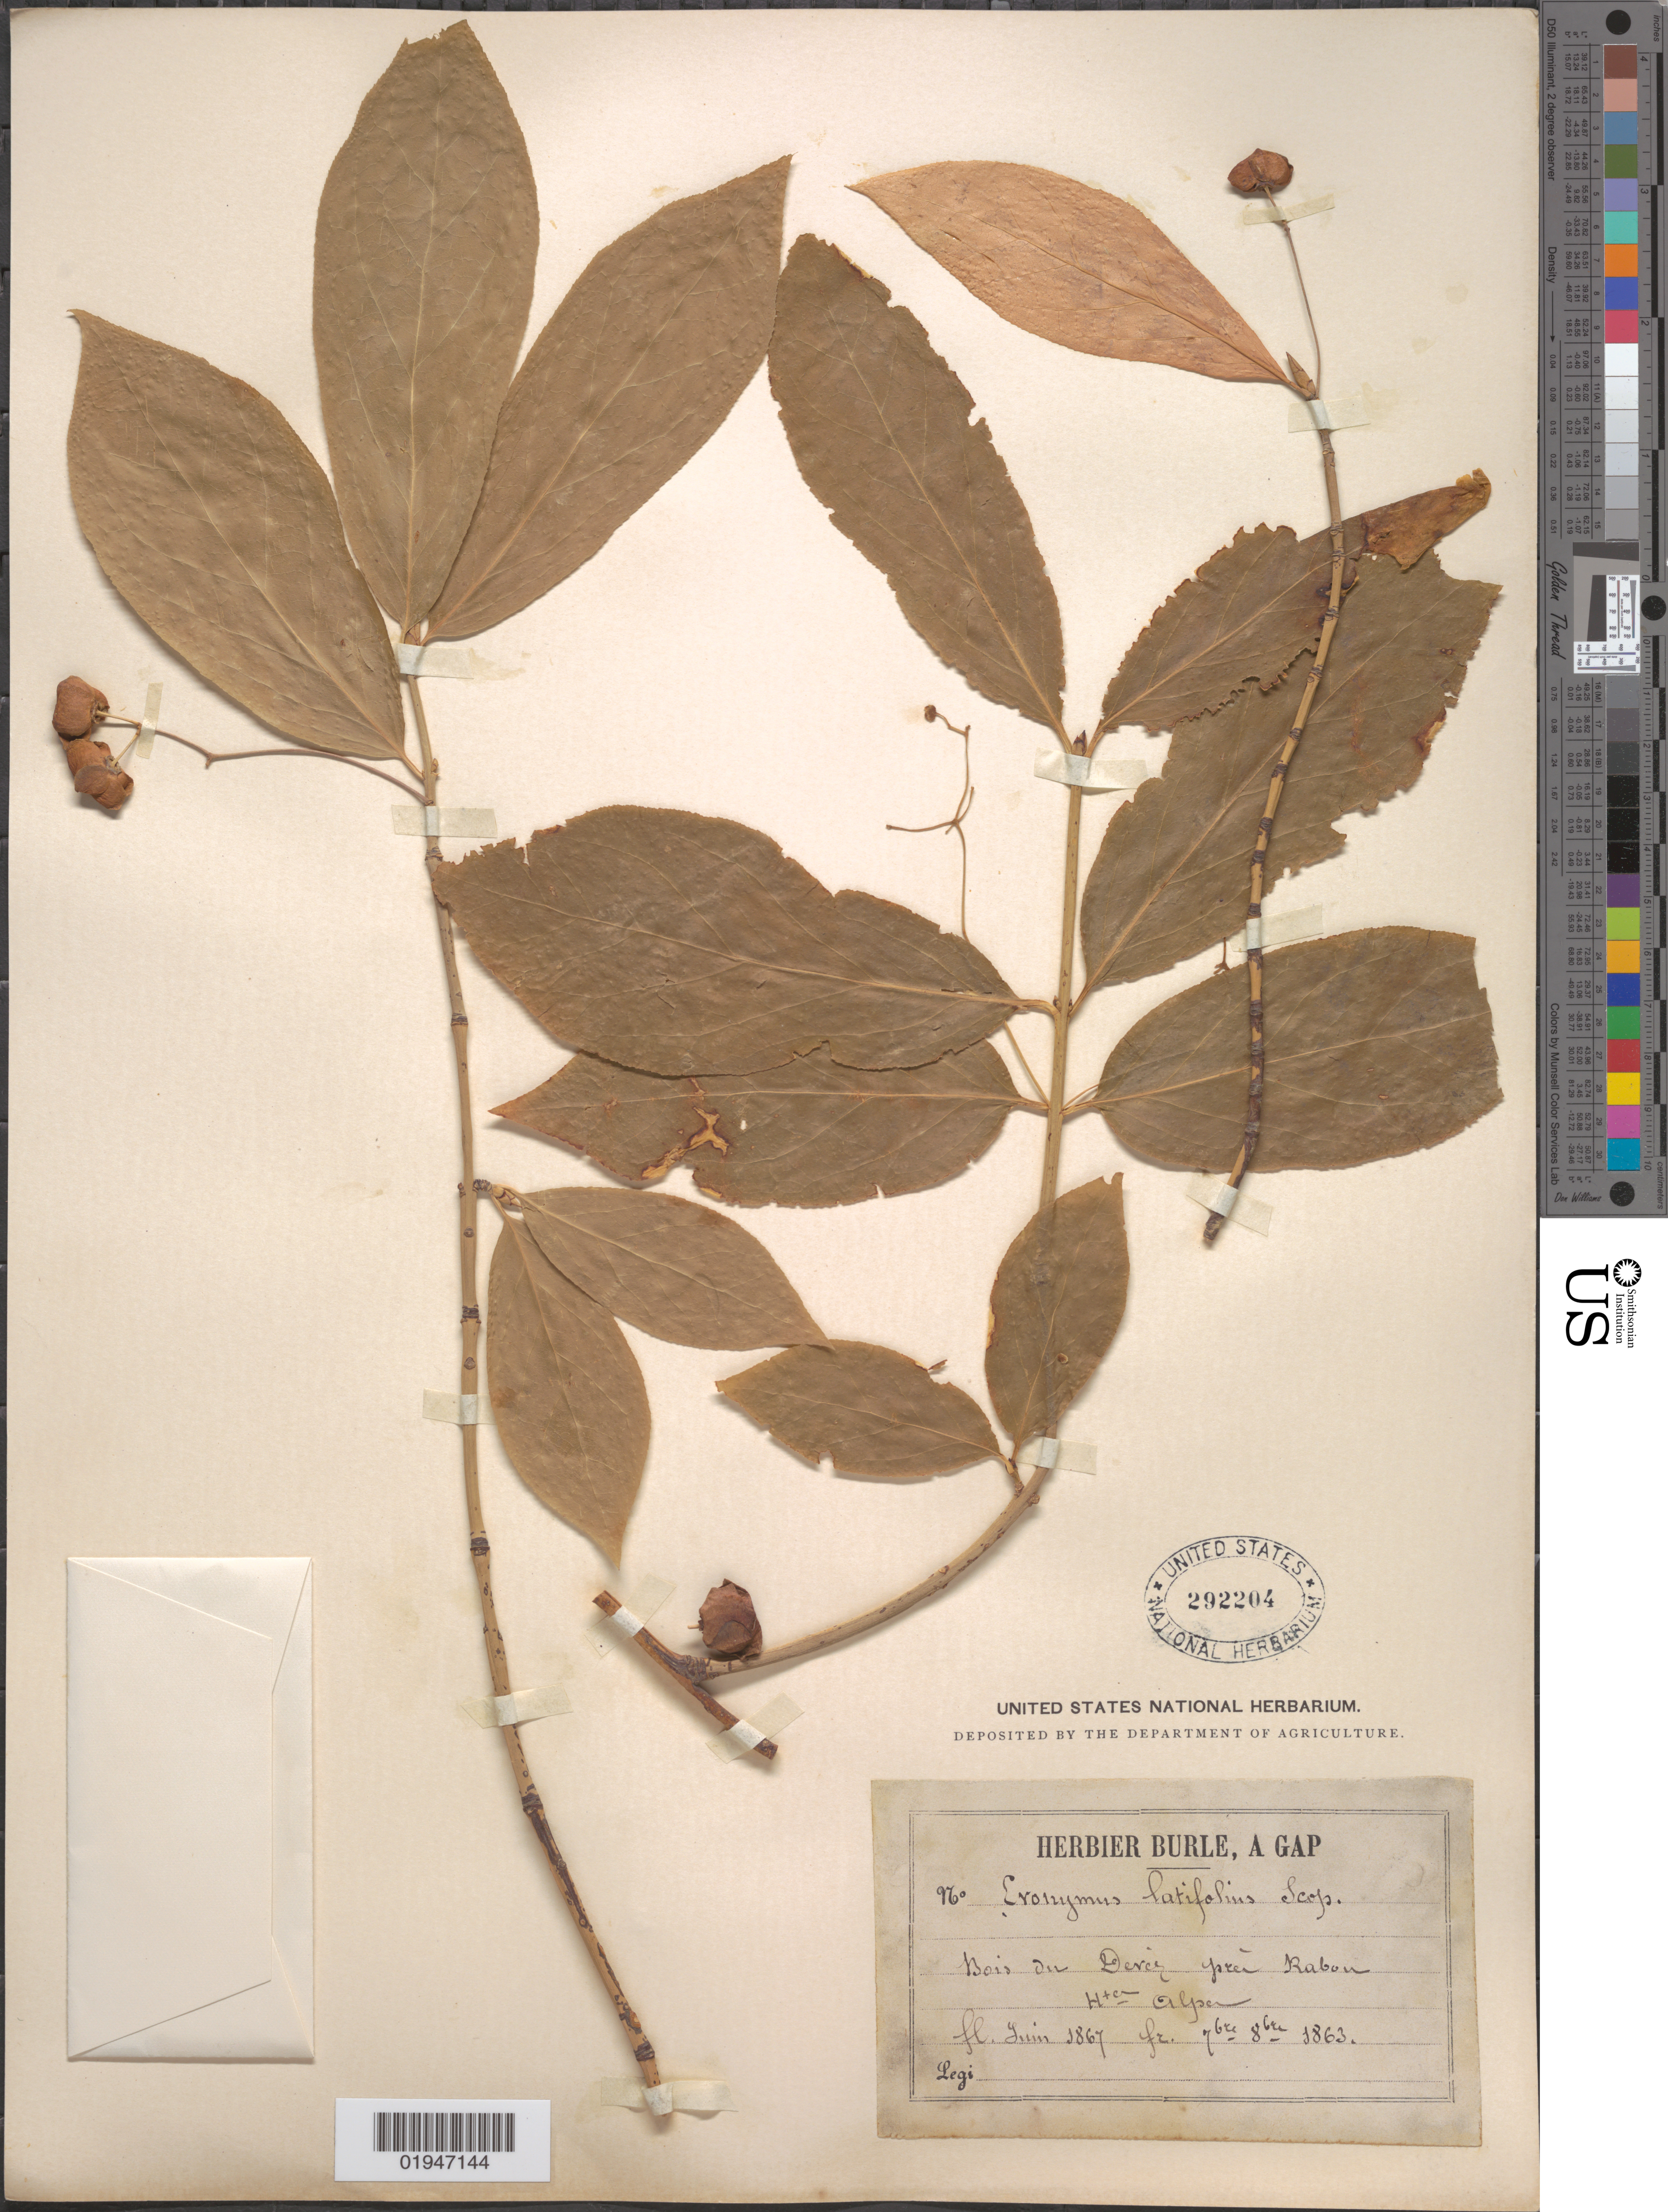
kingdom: Plantae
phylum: Tracheophyta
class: Magnoliopsida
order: Celastrales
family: Celastraceae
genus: Euonymus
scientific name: Euonymus latifolius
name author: (L.) Mill.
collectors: ex herb. Burle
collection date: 1863-07,1867-06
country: France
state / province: Provence-Alpes-Côte d'Azur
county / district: Hautes-Alpes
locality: Bois du Derez, près Rubou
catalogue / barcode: US 292204